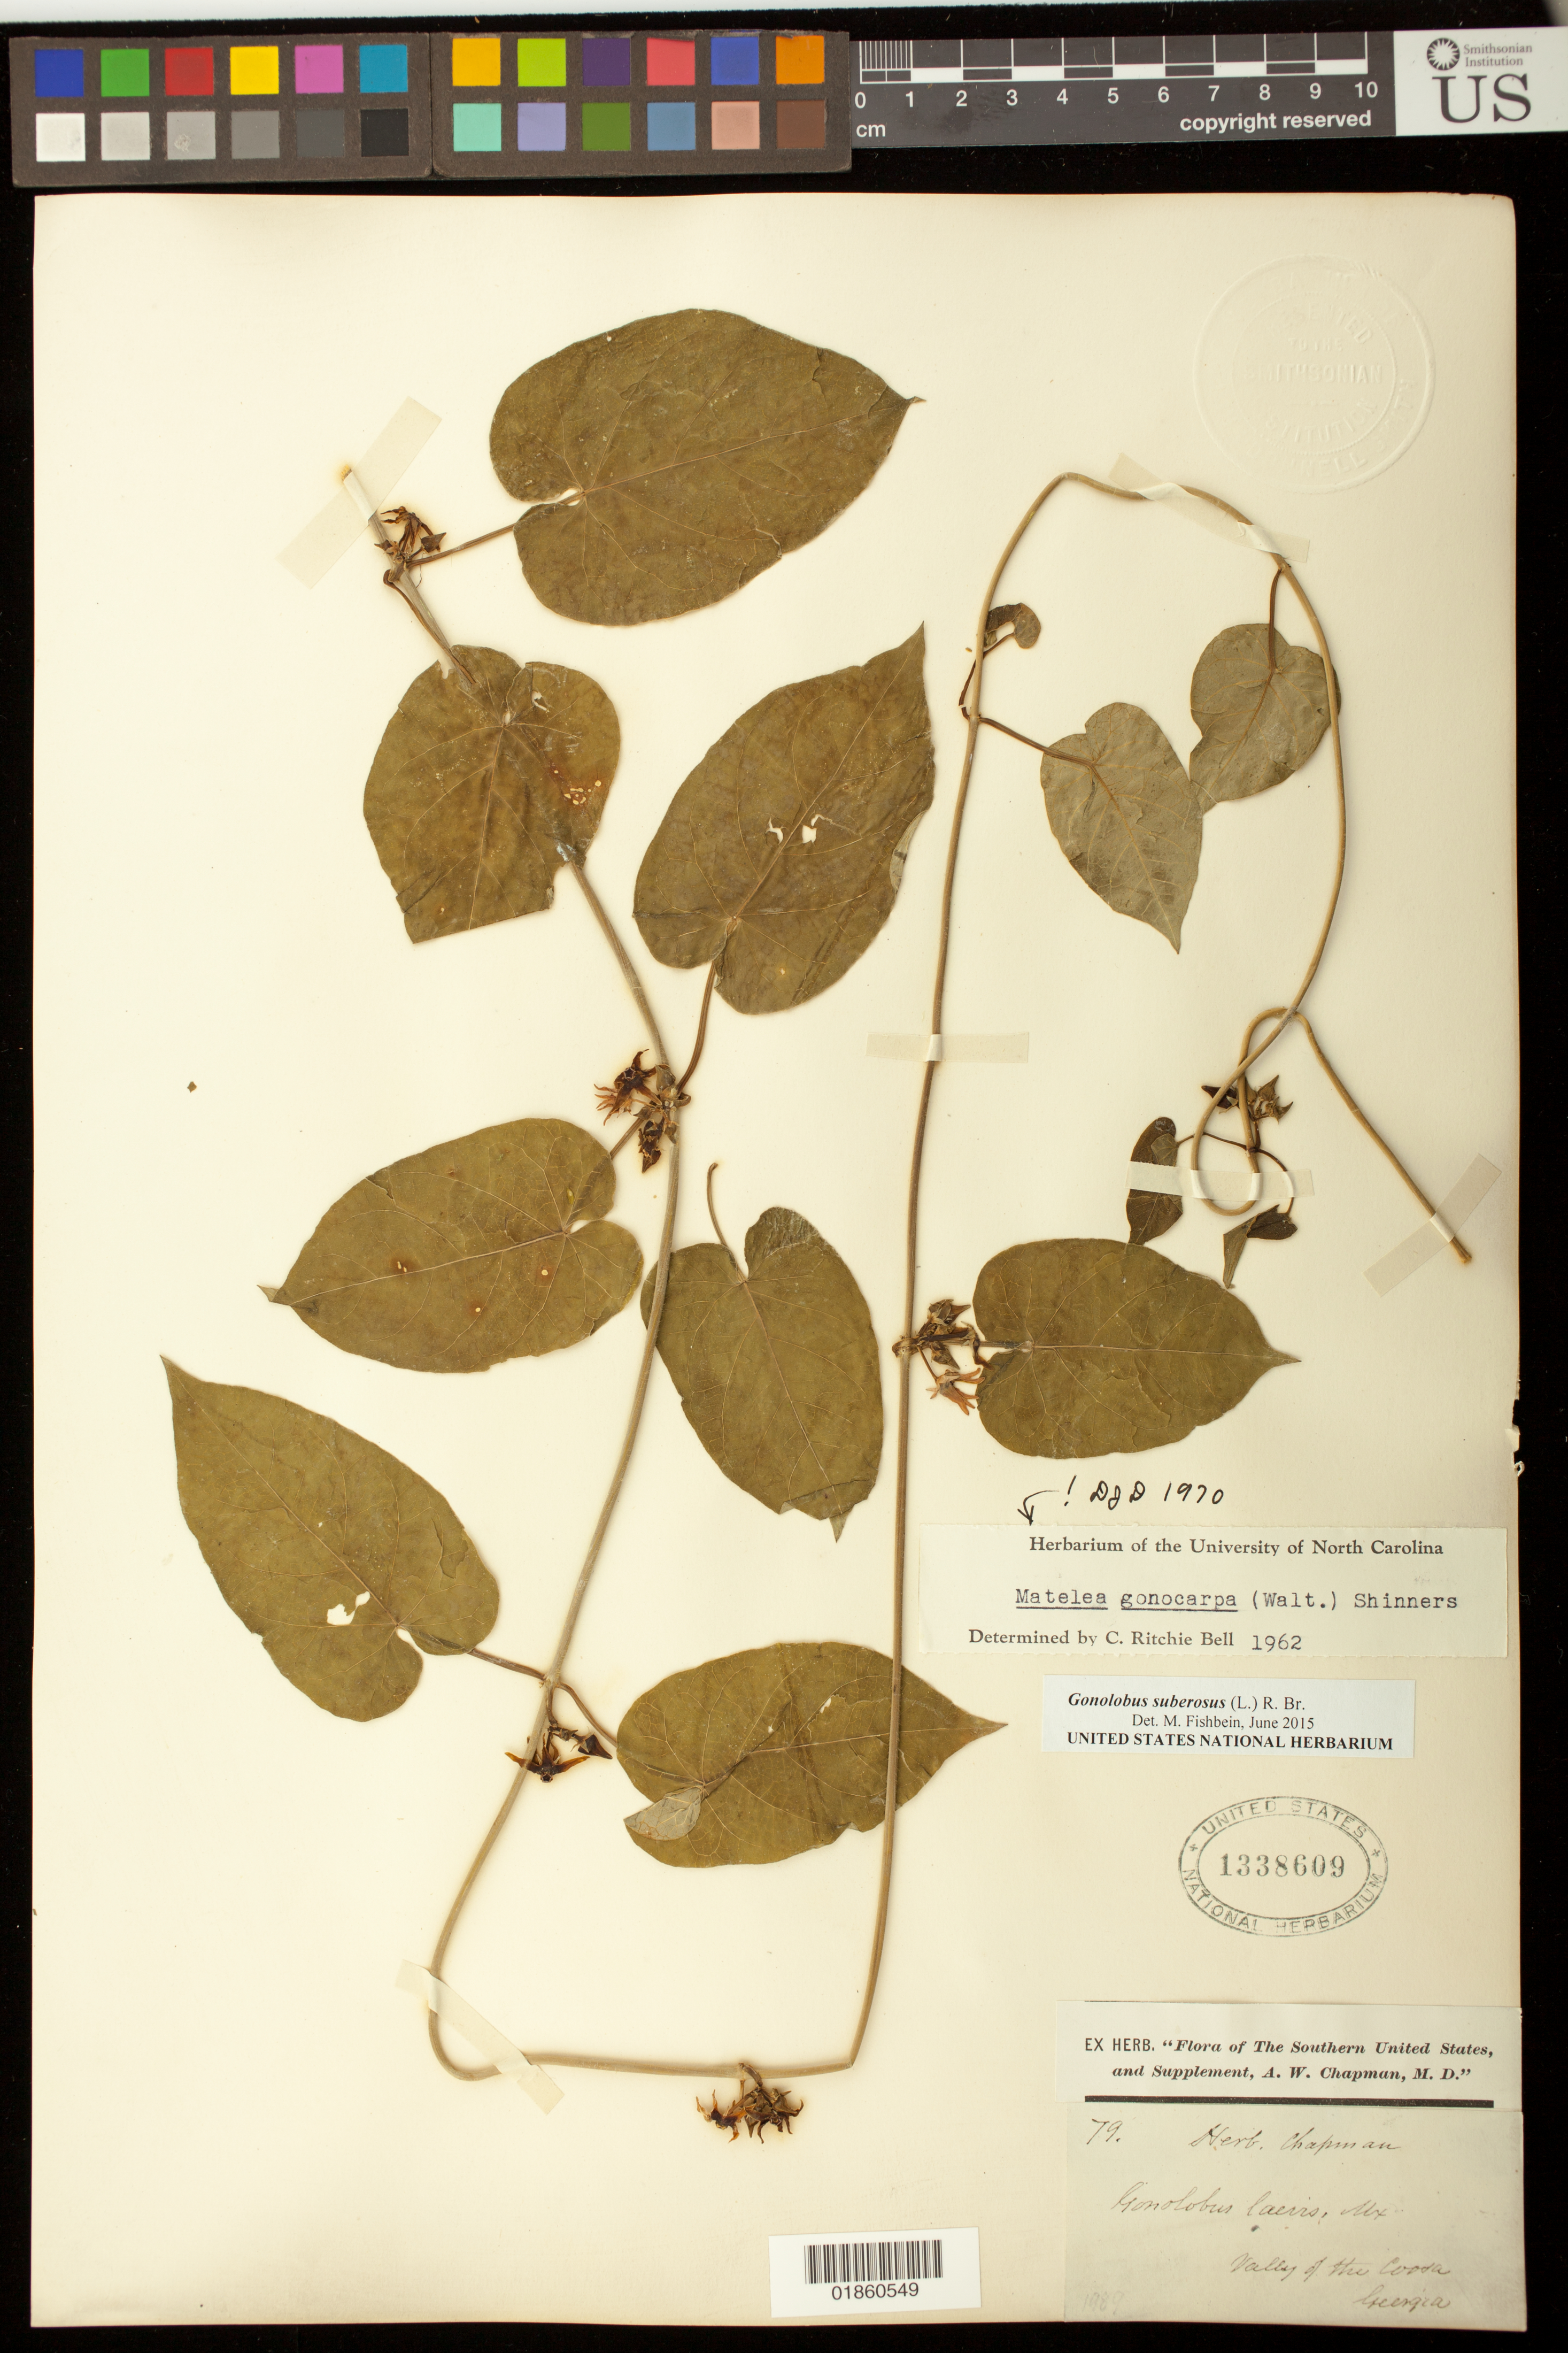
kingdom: Plantae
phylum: Tracheophyta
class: Magnoliopsida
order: Gentianales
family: Apocynaceae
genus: Gonolobus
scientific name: Gonolobus suberosus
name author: (L.) R. Br.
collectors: ex herb. A.W. Chapman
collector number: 79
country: United States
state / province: Georgia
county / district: Floyd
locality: Valley of the Coosa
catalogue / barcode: US 1338609